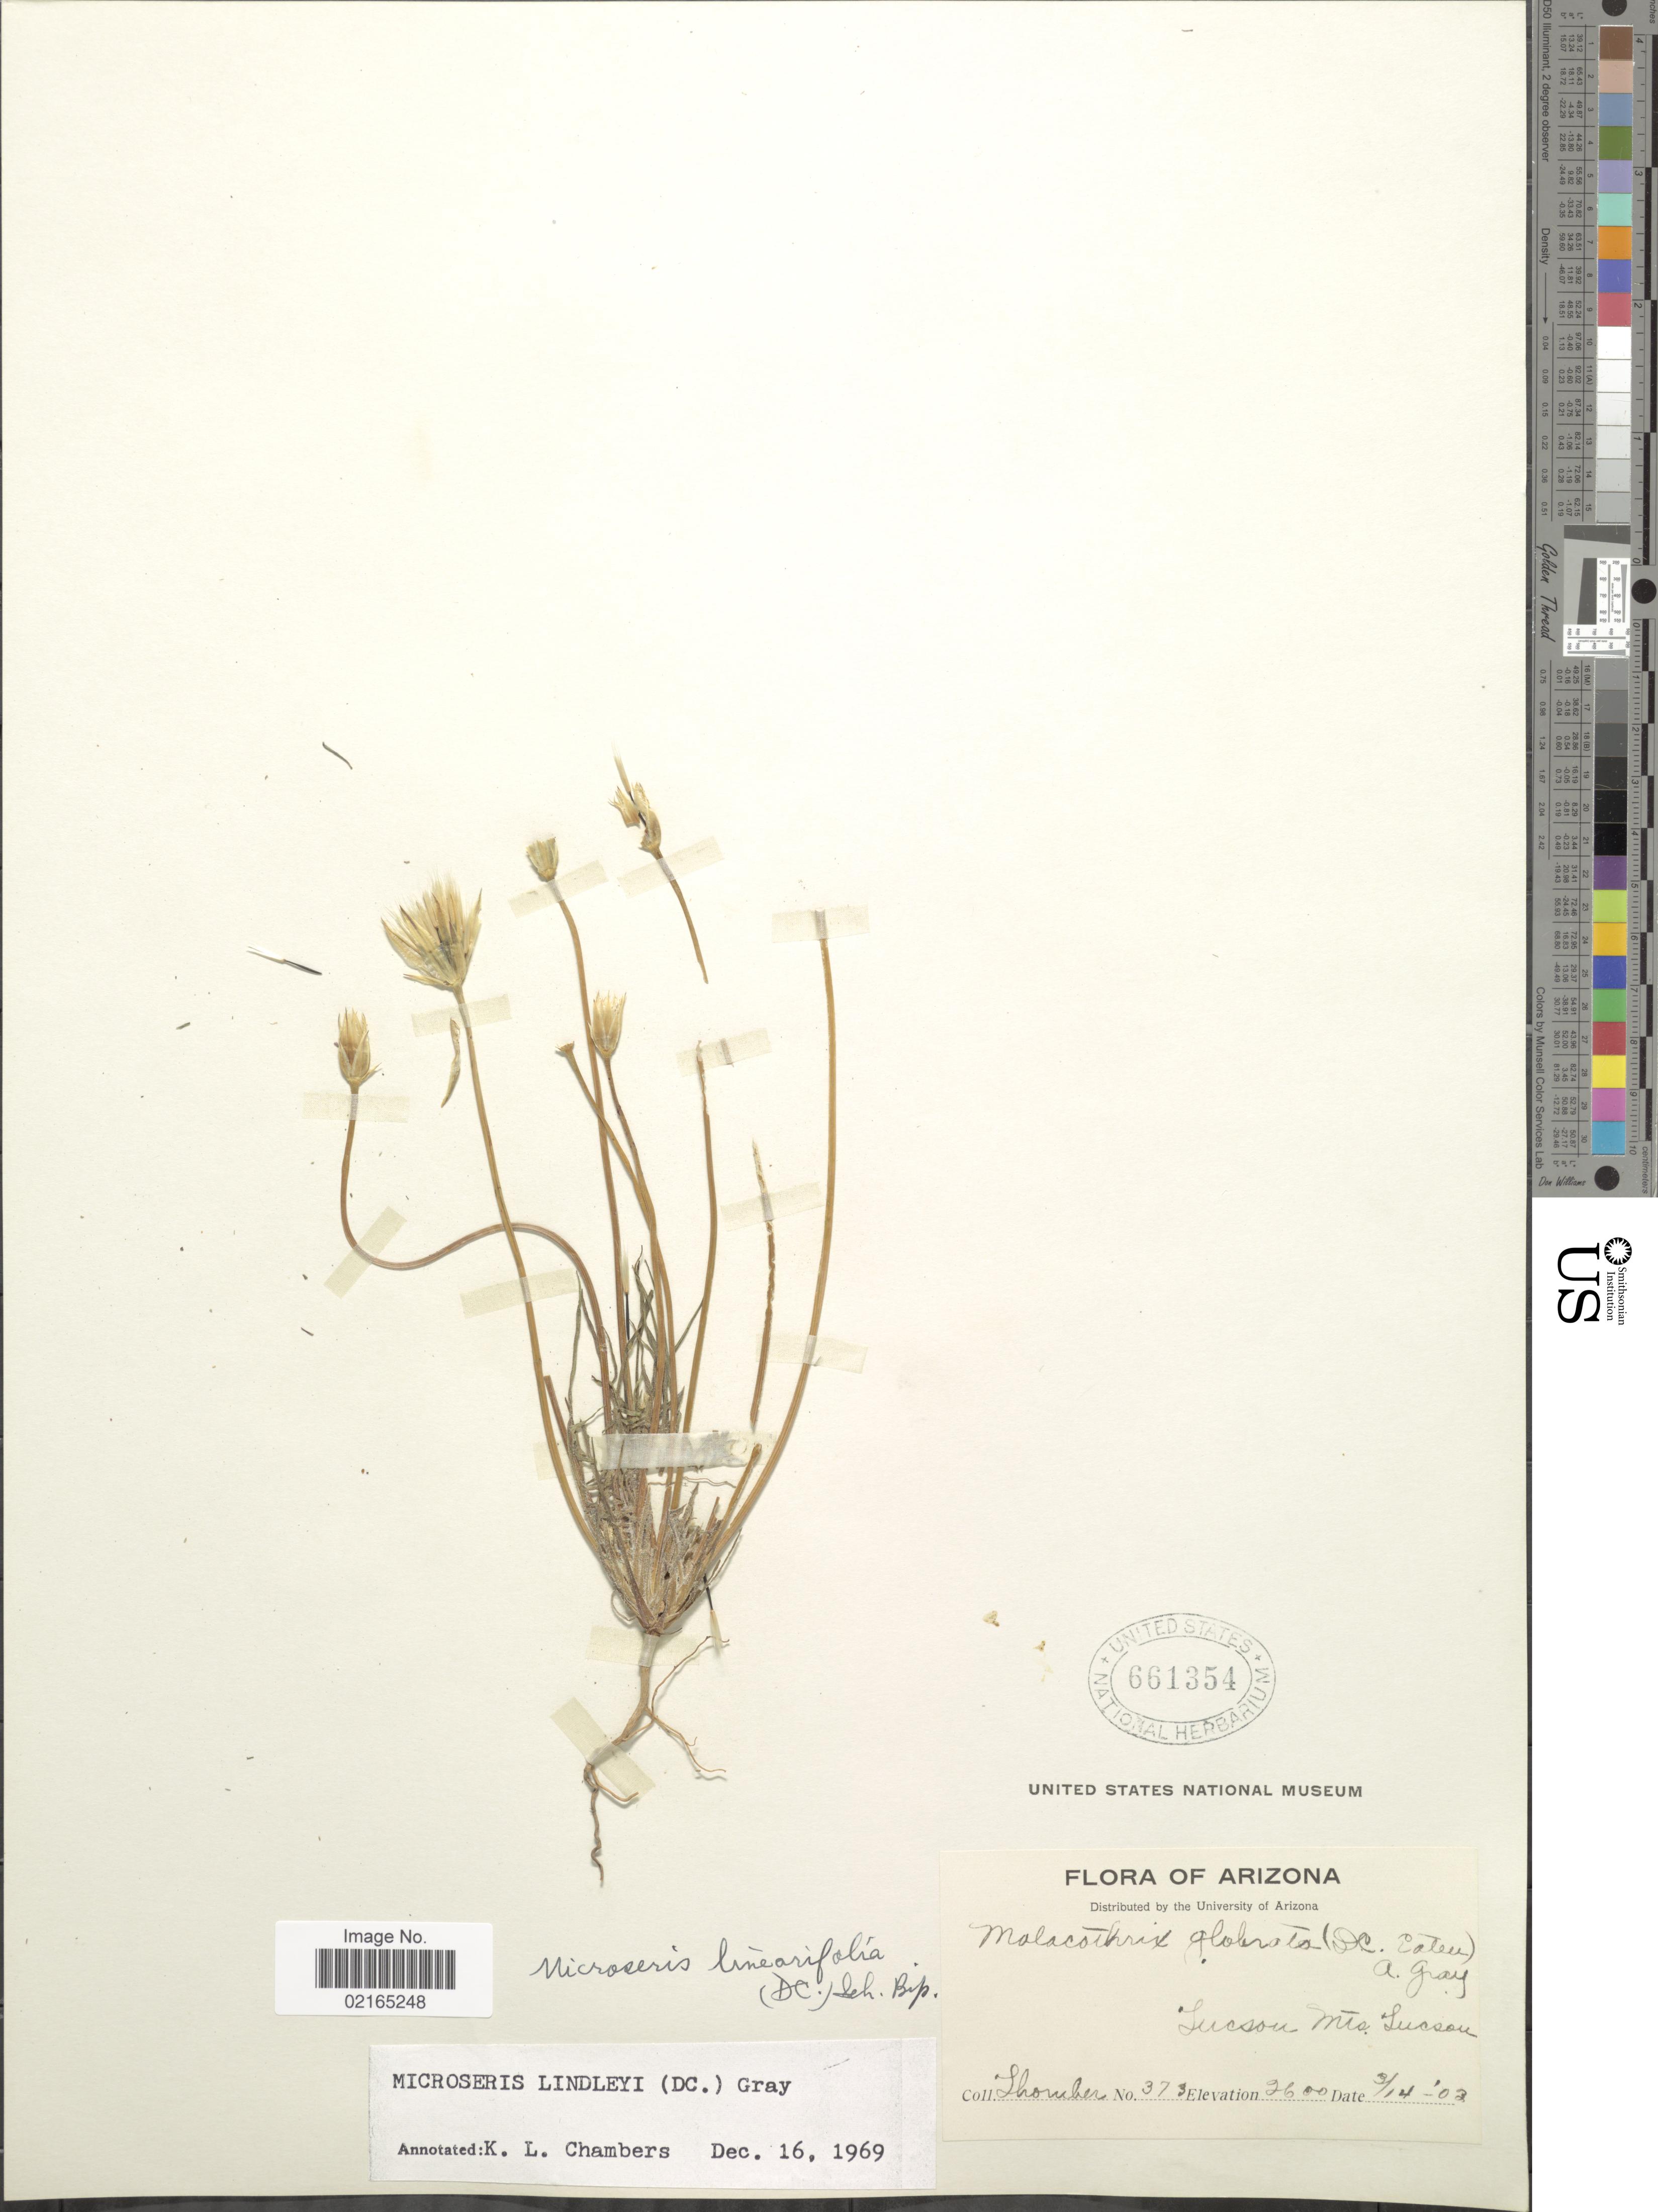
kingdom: Plantae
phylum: Tracheophyta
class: Magnoliopsida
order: Asterales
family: Asteraceae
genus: Uropappus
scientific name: Uropappus lindleyi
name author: (DC.) Nutt.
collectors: J. Thornber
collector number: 373*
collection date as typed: Transcribed d/m/y: 14/3/02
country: United States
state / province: Arizona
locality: Tucson Mts. Tucson.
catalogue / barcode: US 661354